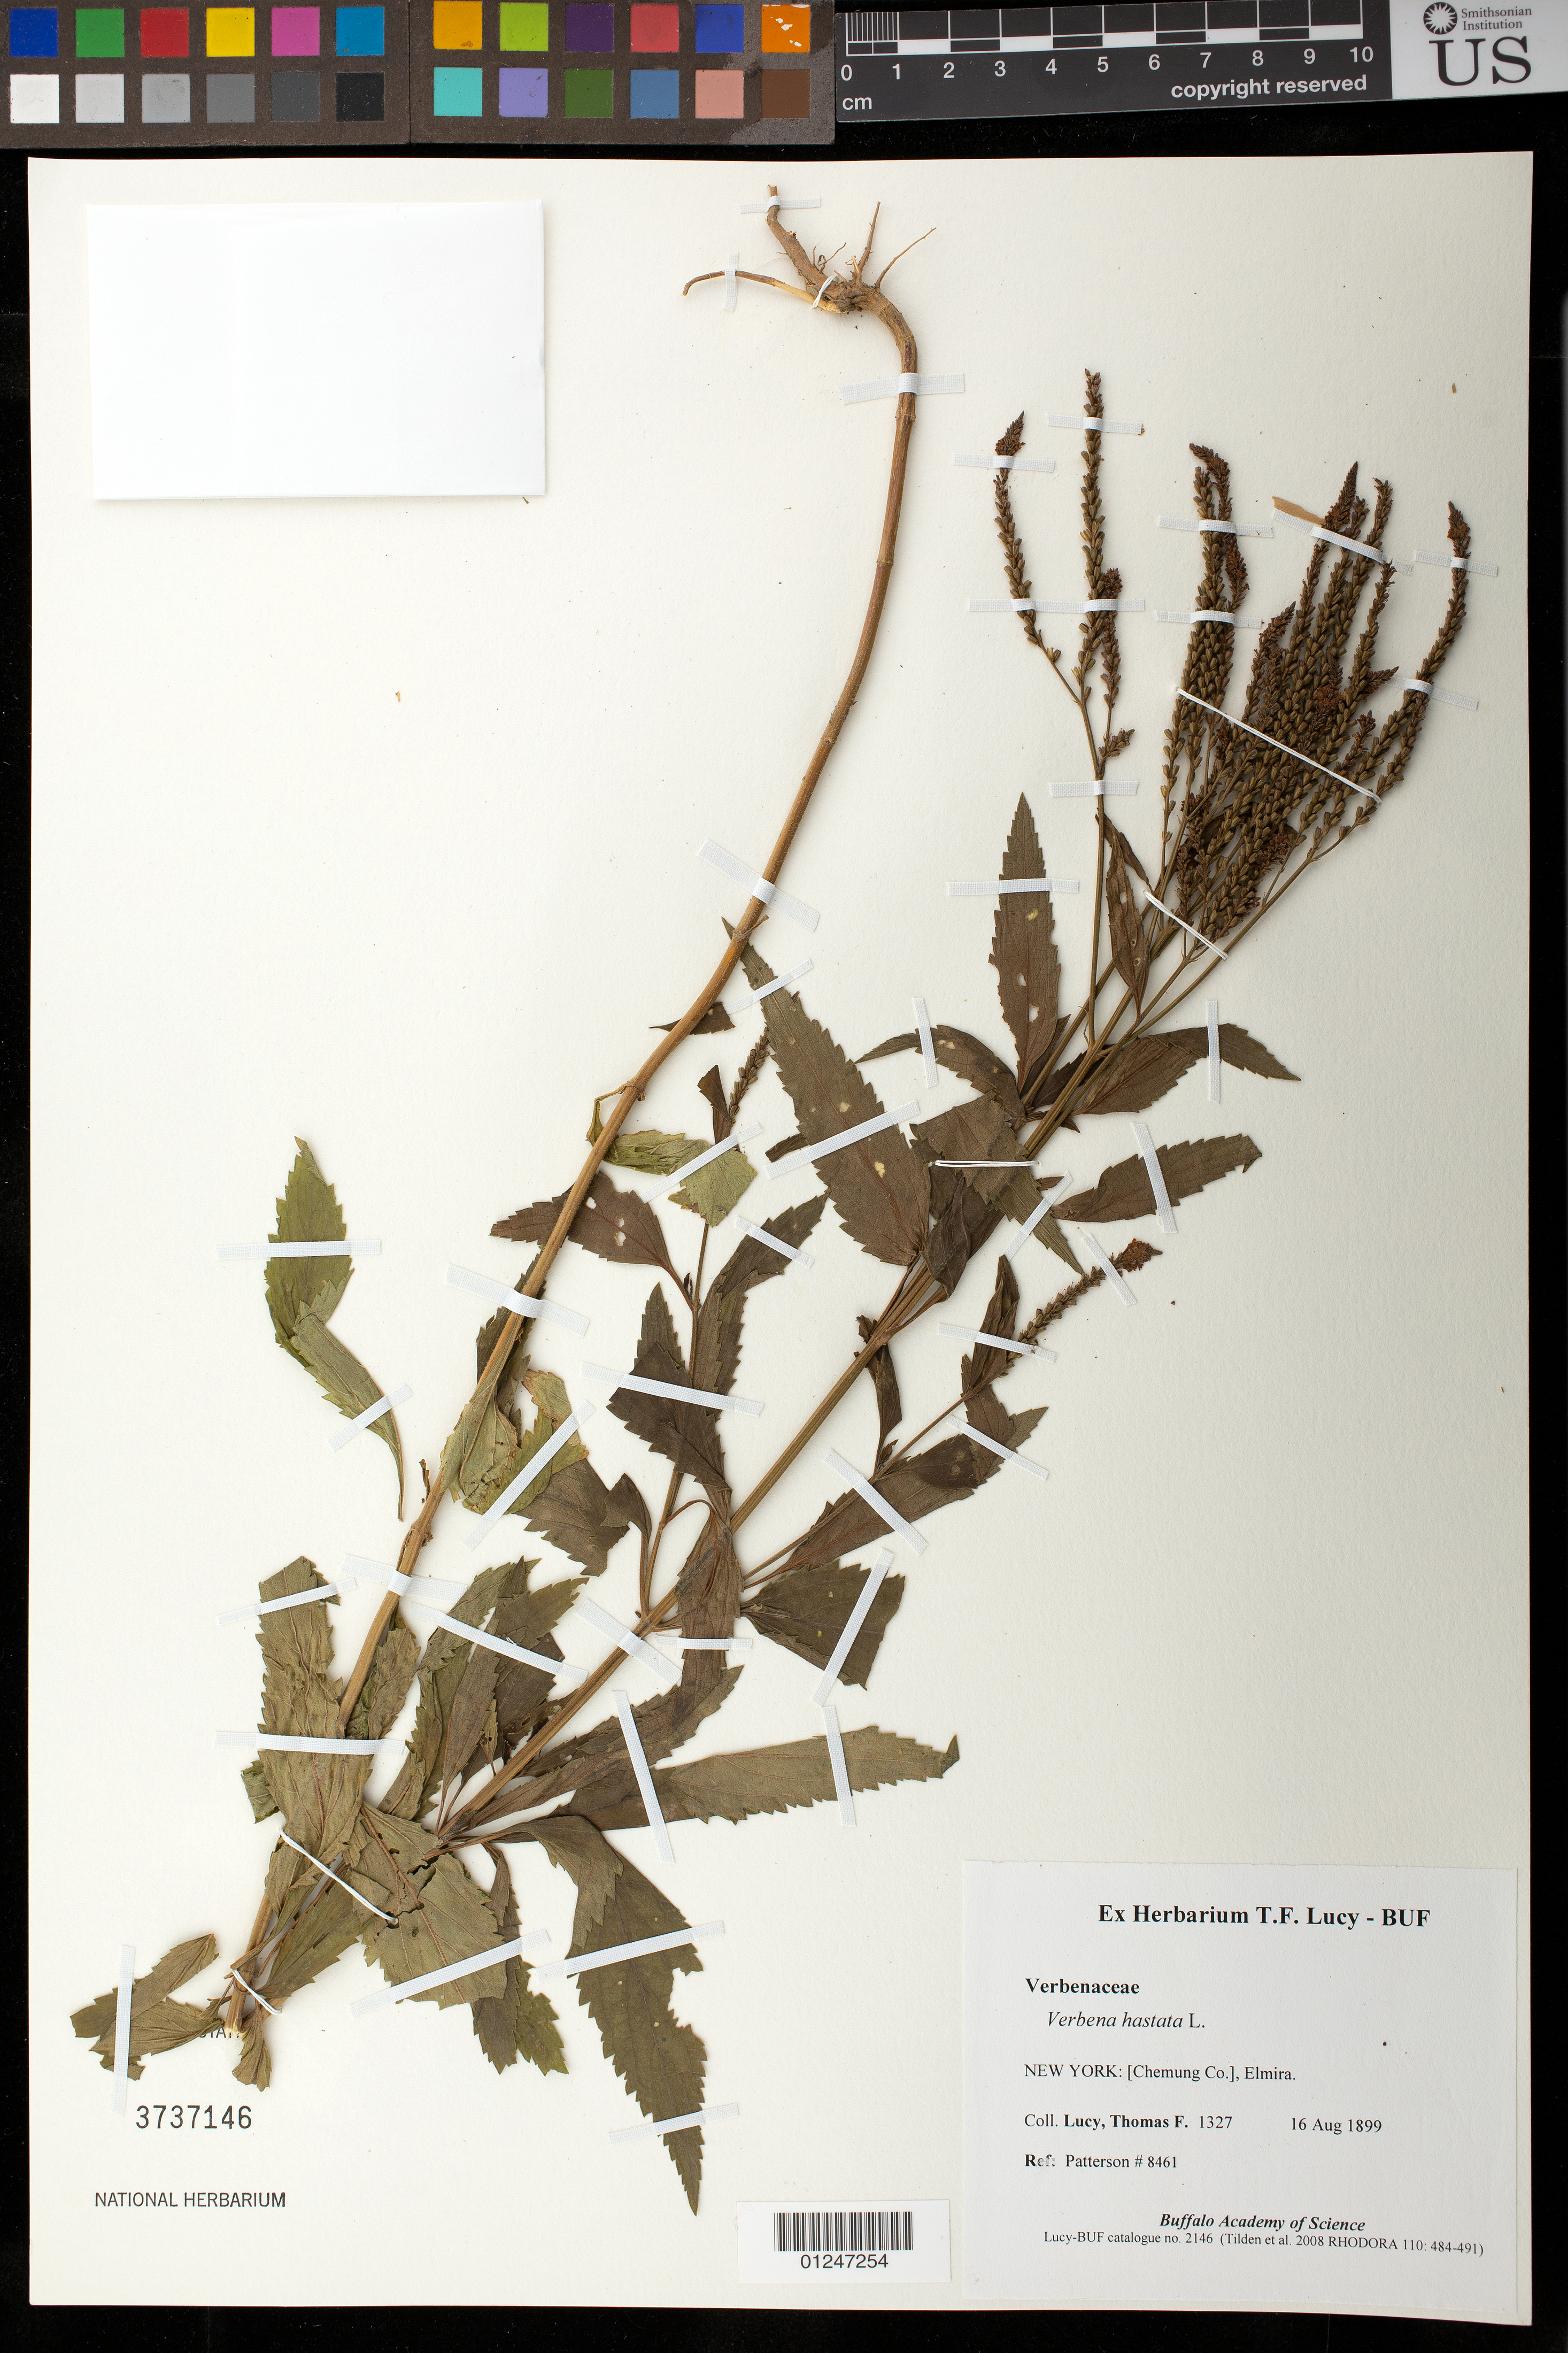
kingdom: Plantae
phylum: Tracheophyta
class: Magnoliopsida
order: Lamiales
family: Verbenaceae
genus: Verbena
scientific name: Verbena hastata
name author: L.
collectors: T. Lucy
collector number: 1327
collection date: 1899-08-16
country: United States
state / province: New York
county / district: Chemung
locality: Elmira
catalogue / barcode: US 3737146